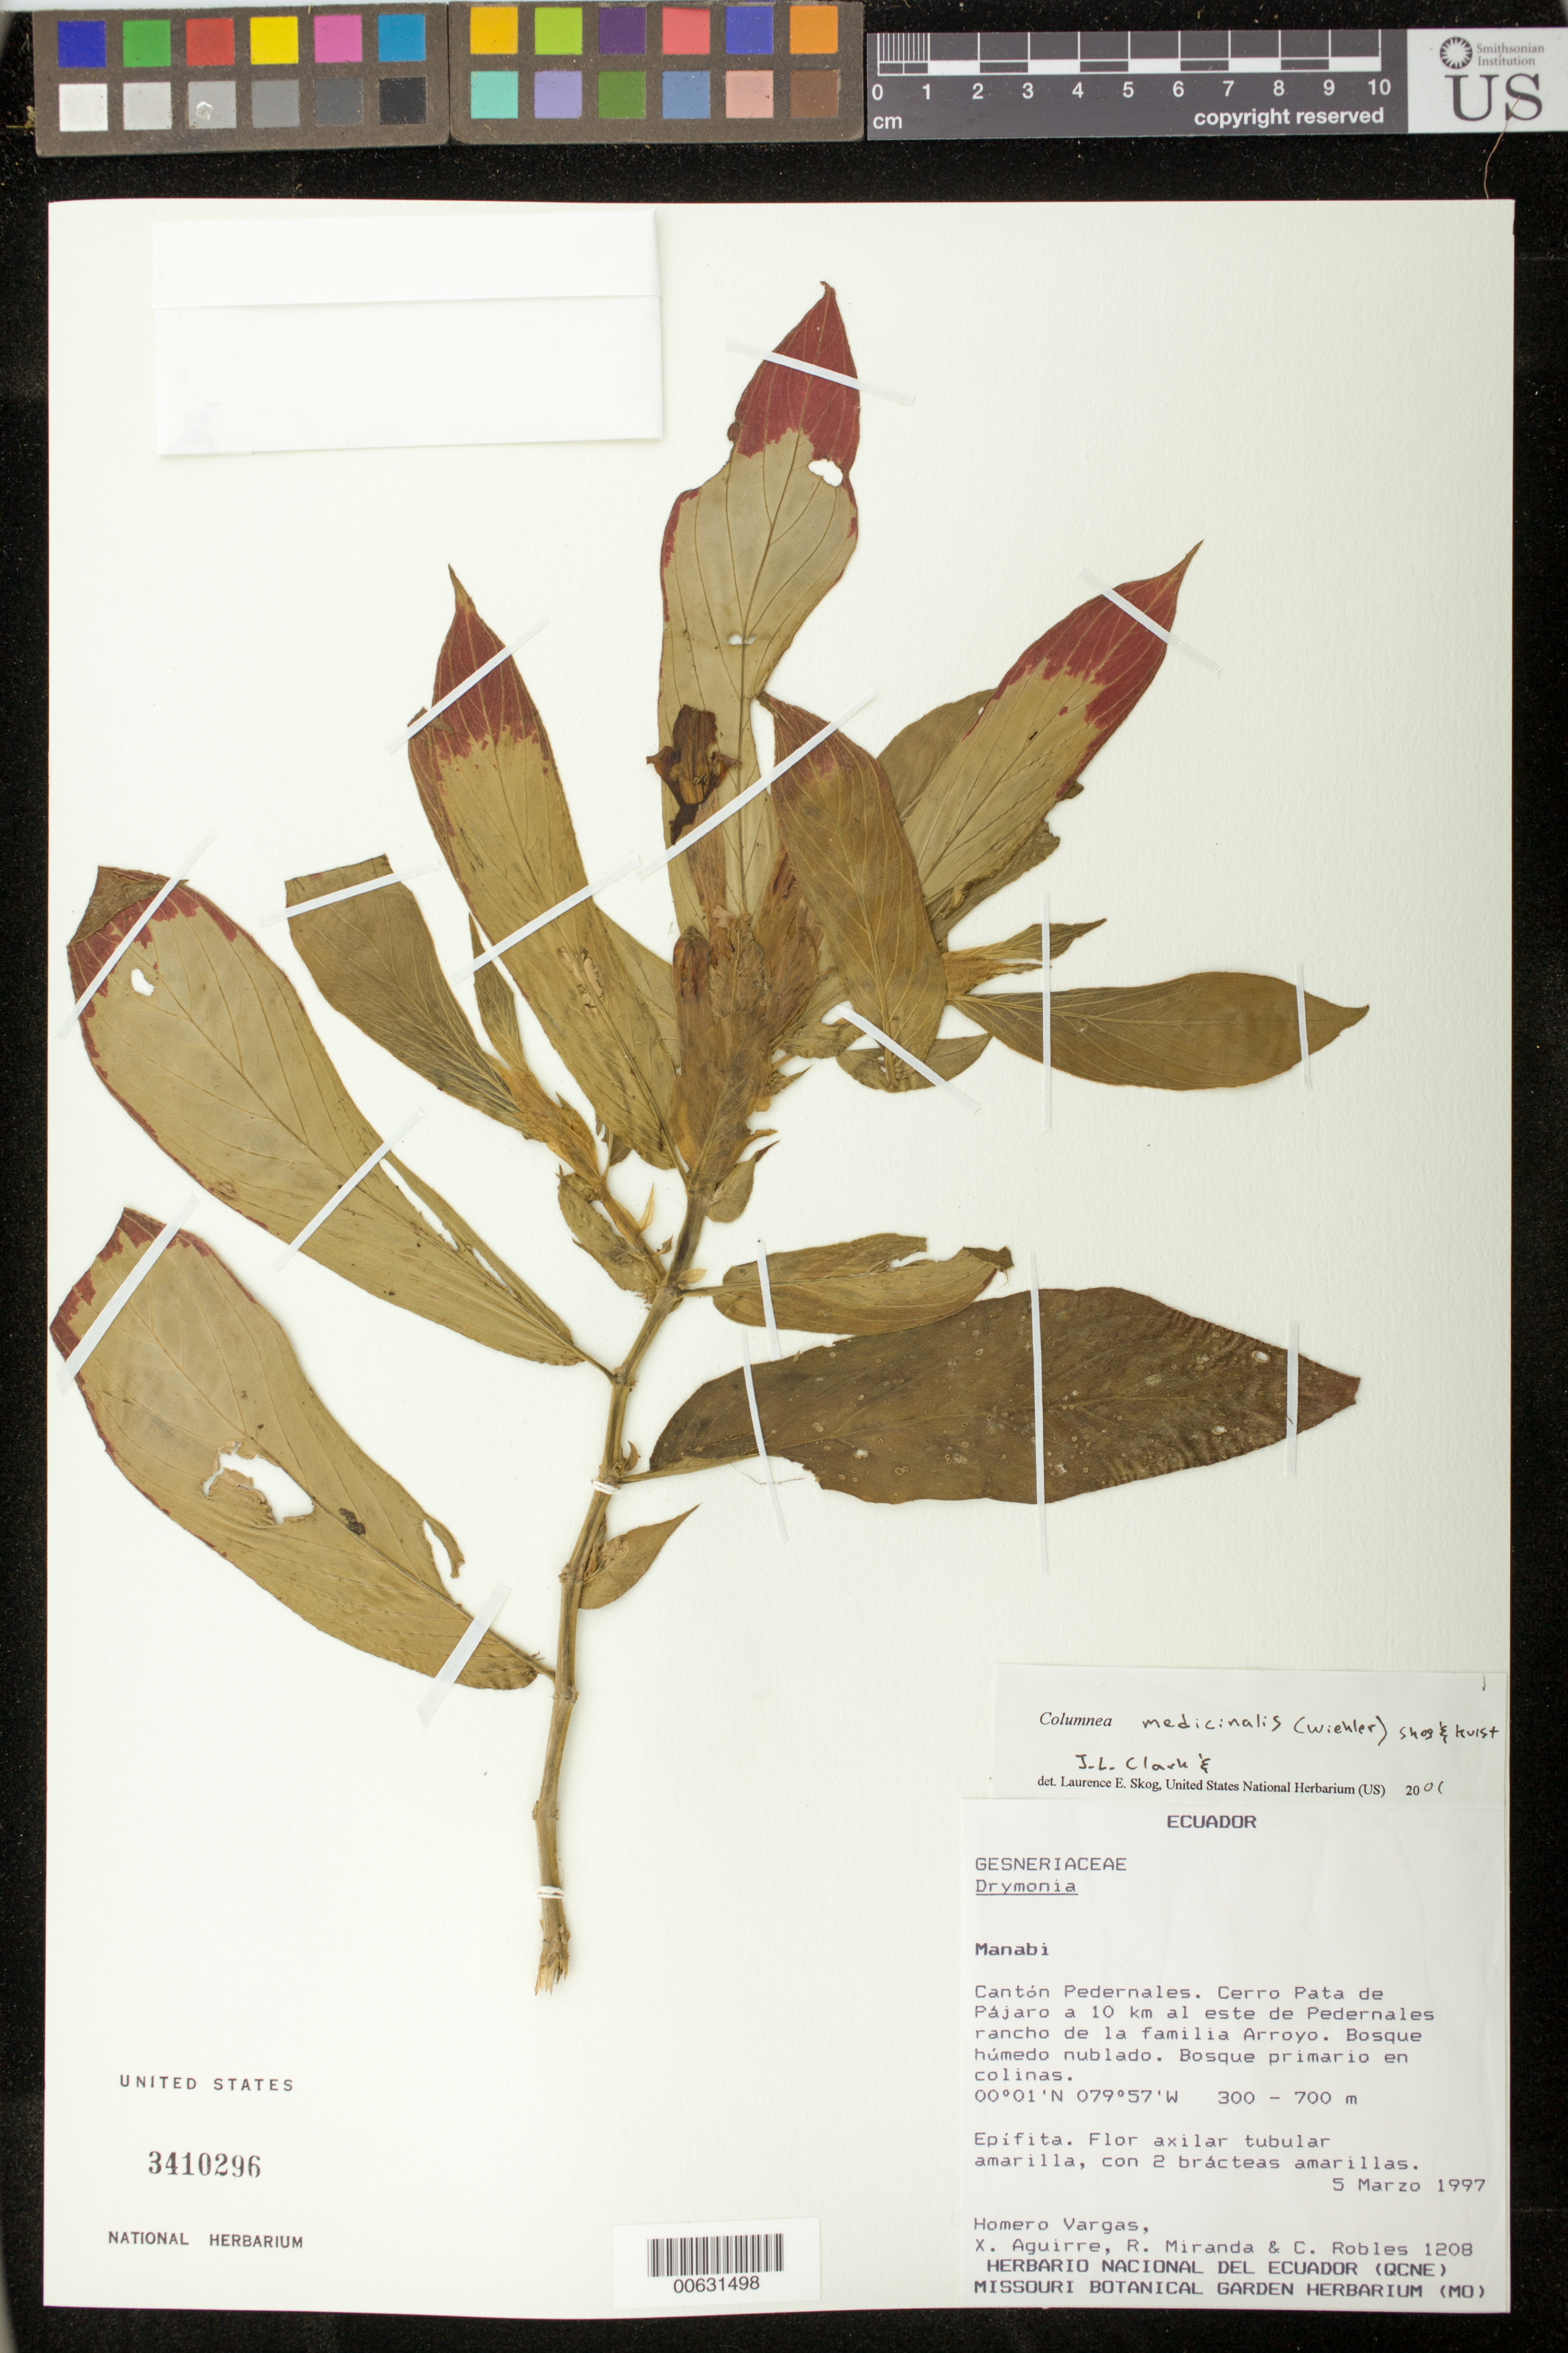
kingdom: Plantae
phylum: Tracheophyta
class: Magnoliopsida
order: Lamiales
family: Gesneriaceae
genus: Columnea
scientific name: Columnea medicinalis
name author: (Wiehler) L.E. Skog & L.P. Kvist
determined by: Clark, J. L.; Skog, Laurence E.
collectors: H. Vargas, X. Aguirre, R. Miranda & C. Robles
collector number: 1208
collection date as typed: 05 Mar 1997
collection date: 1997-03-05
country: Ecuador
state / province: Manabí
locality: Cantón Pedernales, Cerro Pata de Pájaro a 10 km al este de Pedernales rancho de la familia Arroyo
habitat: Bosque húmedo nublado, bosque primario en colinas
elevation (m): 300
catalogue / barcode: US 3410296